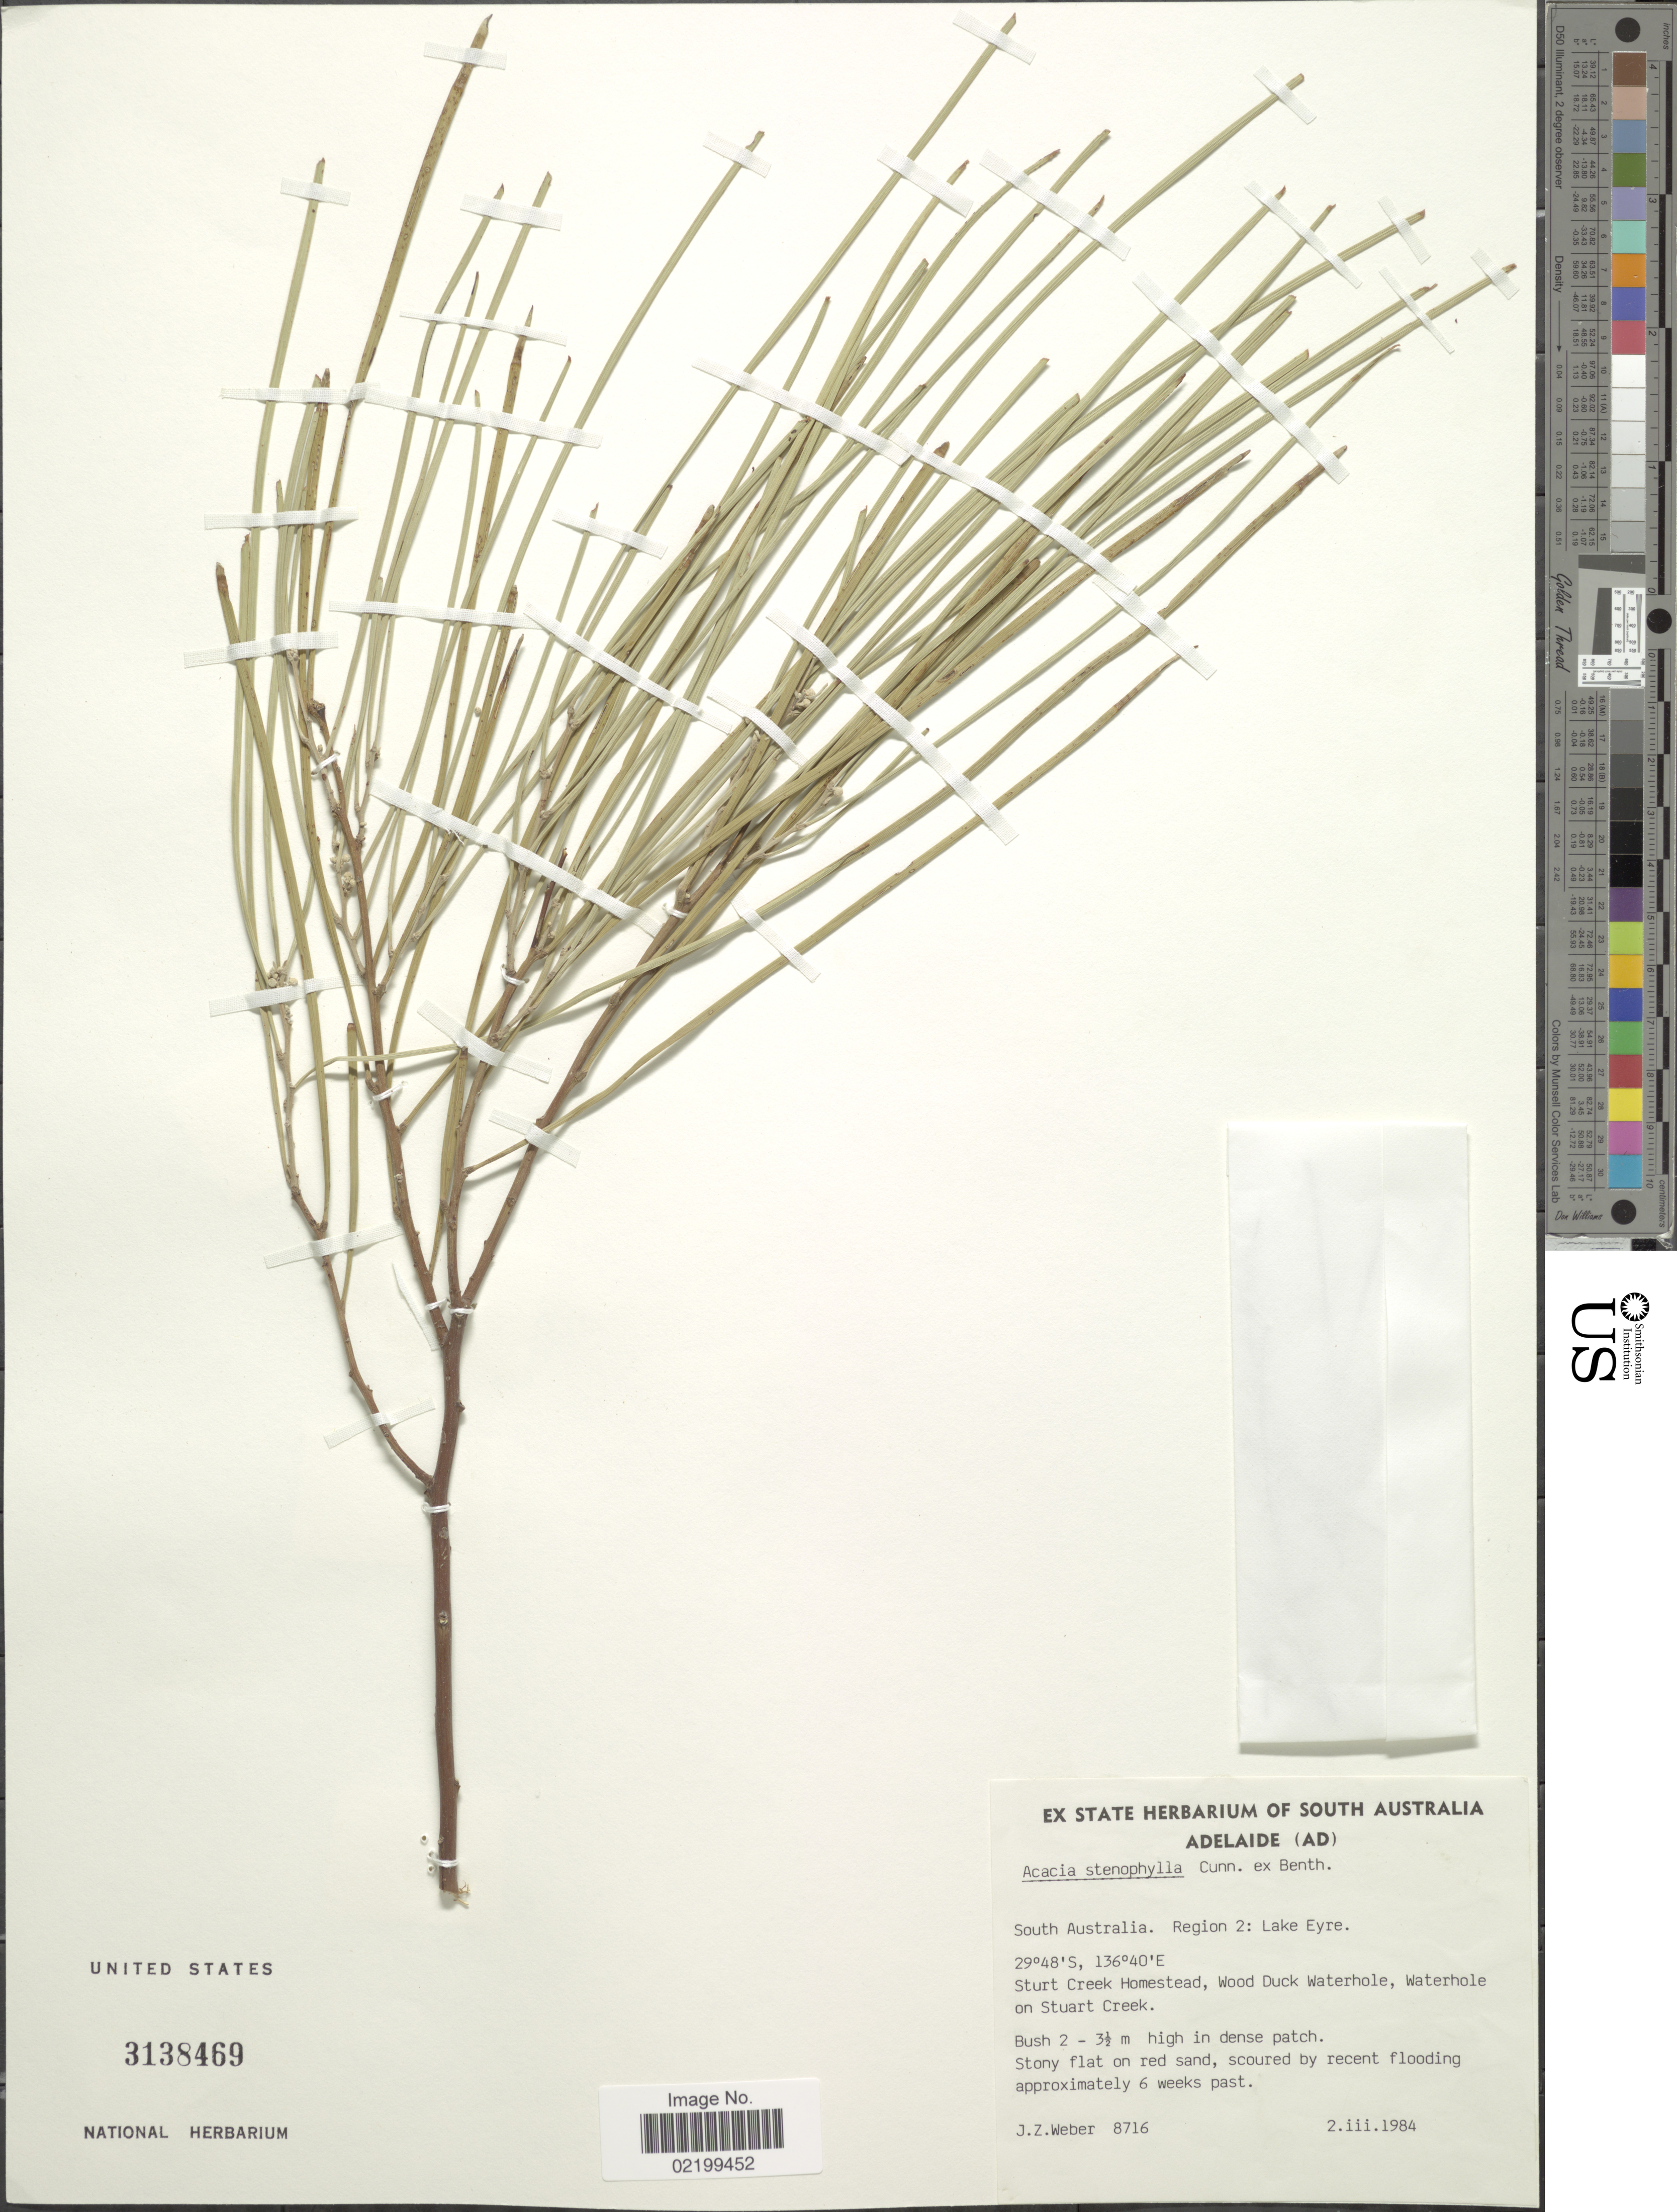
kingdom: Plantae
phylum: Tracheophyta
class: Magnoliopsida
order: Fabales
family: Fabaceae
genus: Acacia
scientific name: Acacia stenophylla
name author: Benth.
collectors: J.Z. Weber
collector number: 8716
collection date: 1984-03-02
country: Australia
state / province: South Australia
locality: Region 2: Lake Eyre, Sturt Creek Homestead, Wood Duck Waterhole, Waterhole on Stuart Creek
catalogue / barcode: US 3138469